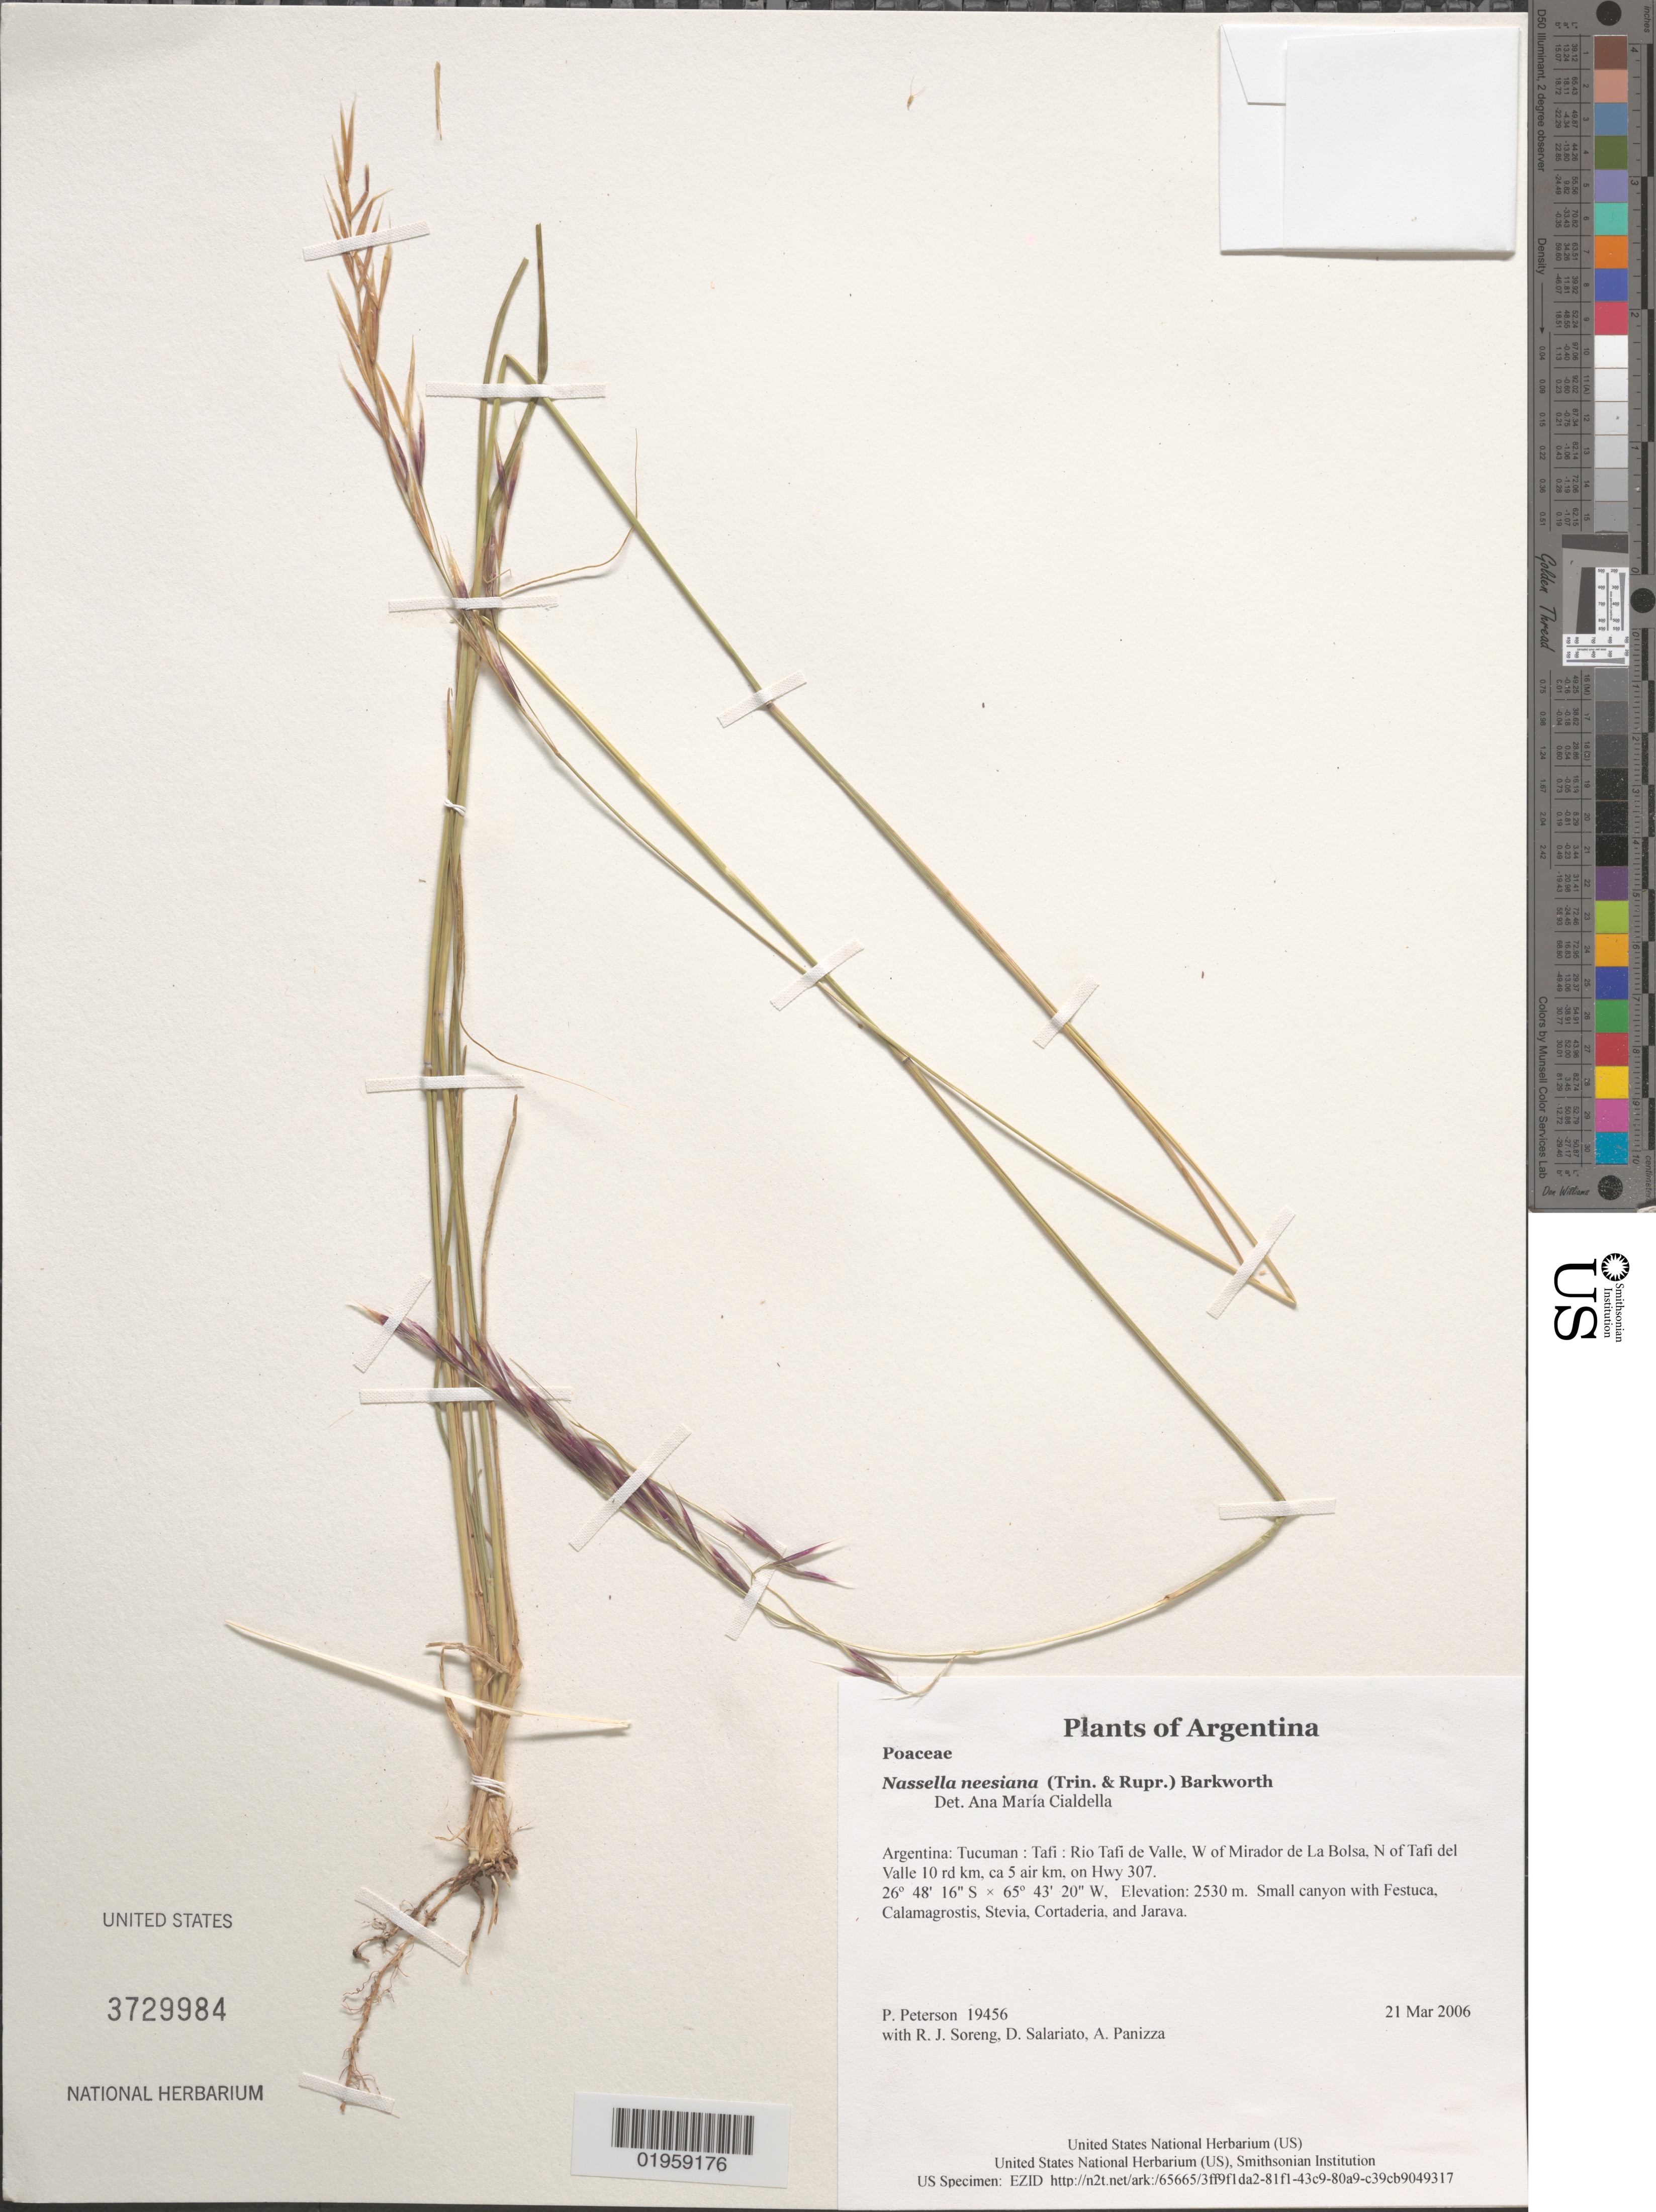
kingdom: Plantae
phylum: Tracheophyta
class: Liliopsida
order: Poales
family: Poaceae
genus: Nassella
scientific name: Nassella neesiana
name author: (Trin. & Rupr.) Barkworth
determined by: Cialdella, A. M.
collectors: P. M. Peterson, R. J. Soreng, D. Salariato & A. Panizza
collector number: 19456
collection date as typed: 21 Mar 2006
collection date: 2006-03-21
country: Argentina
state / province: Tucuman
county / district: Tafi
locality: Rio Tafi de Valle, W of Mirador de La Bolsa, N of Tafi del Valle 10 rd km, ca 5 air km, on Hwy 307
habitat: Small canyon with Festuca, Calamagrostis, Stevia, Cortaderia, and Jarava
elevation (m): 2530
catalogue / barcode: US 3729984